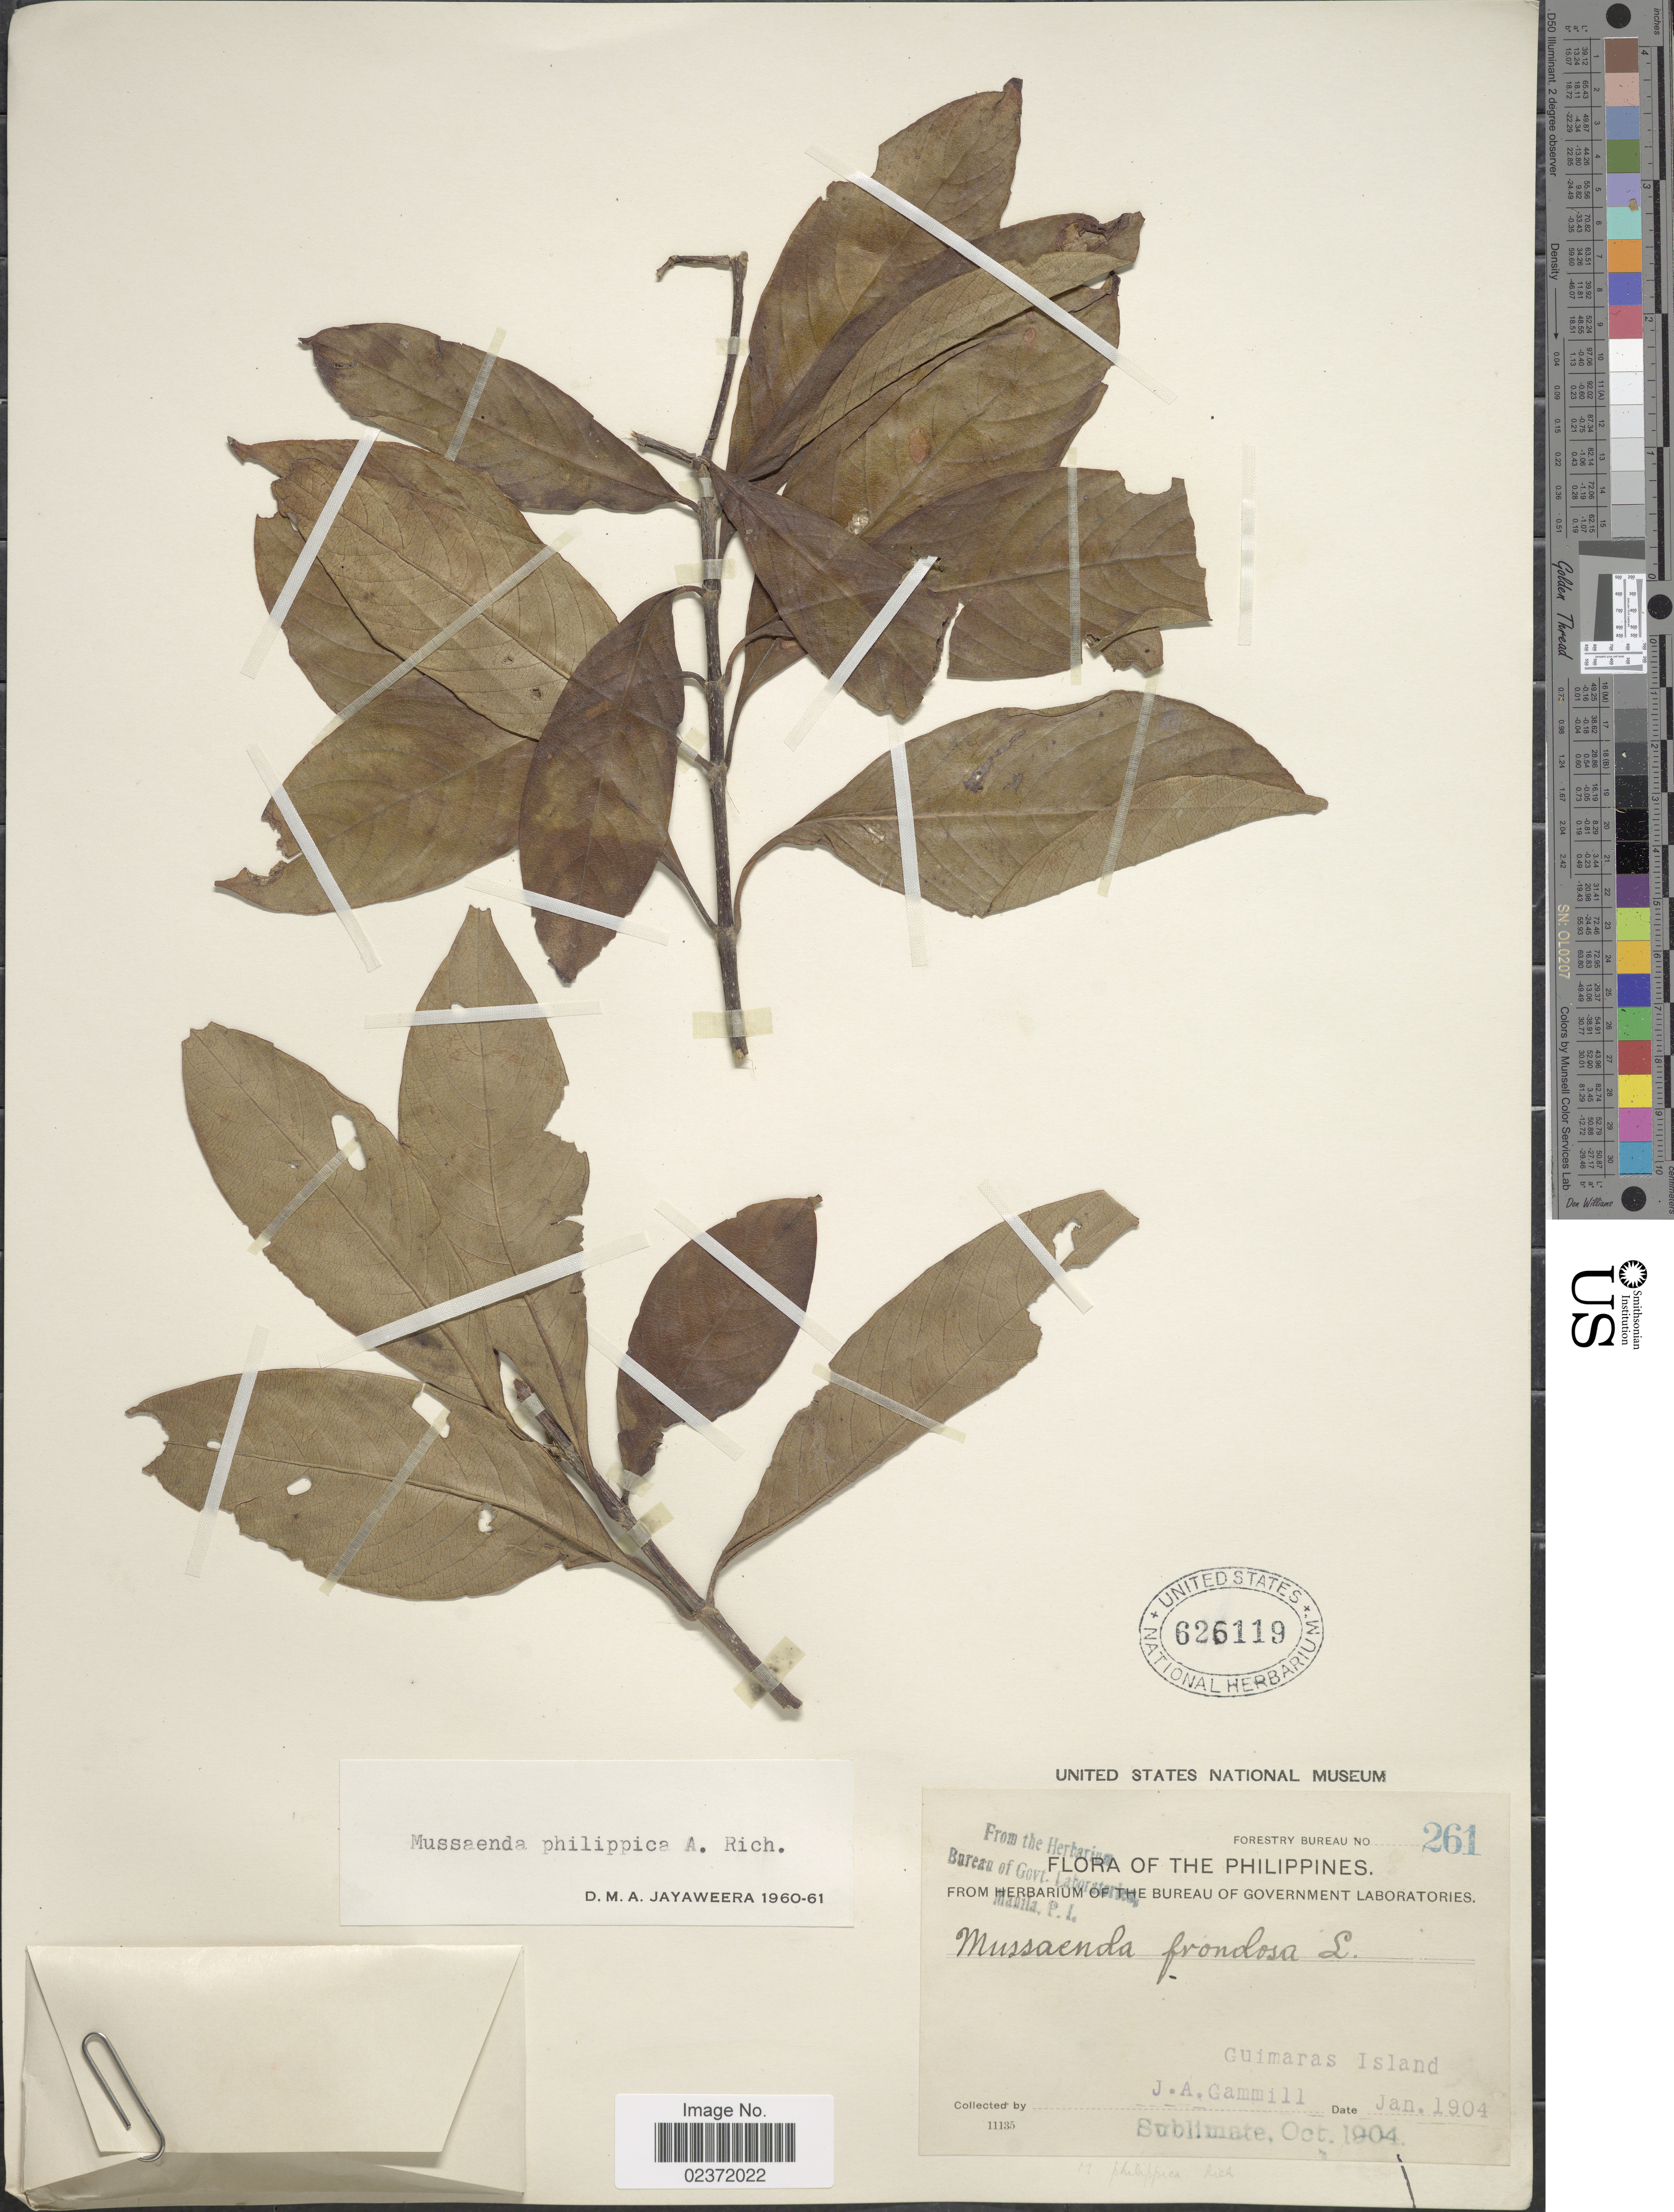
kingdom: Plantae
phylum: Tracheophyta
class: Magnoliopsida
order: Gentianales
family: Rubiaceae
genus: Mussaenda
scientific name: Mussaenda philippica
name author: A. Rich.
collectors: J. Gammill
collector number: Forestry Bureau 261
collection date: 1904-01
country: Philippines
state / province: Western Visayas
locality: Guimaras Island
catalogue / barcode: US 626119